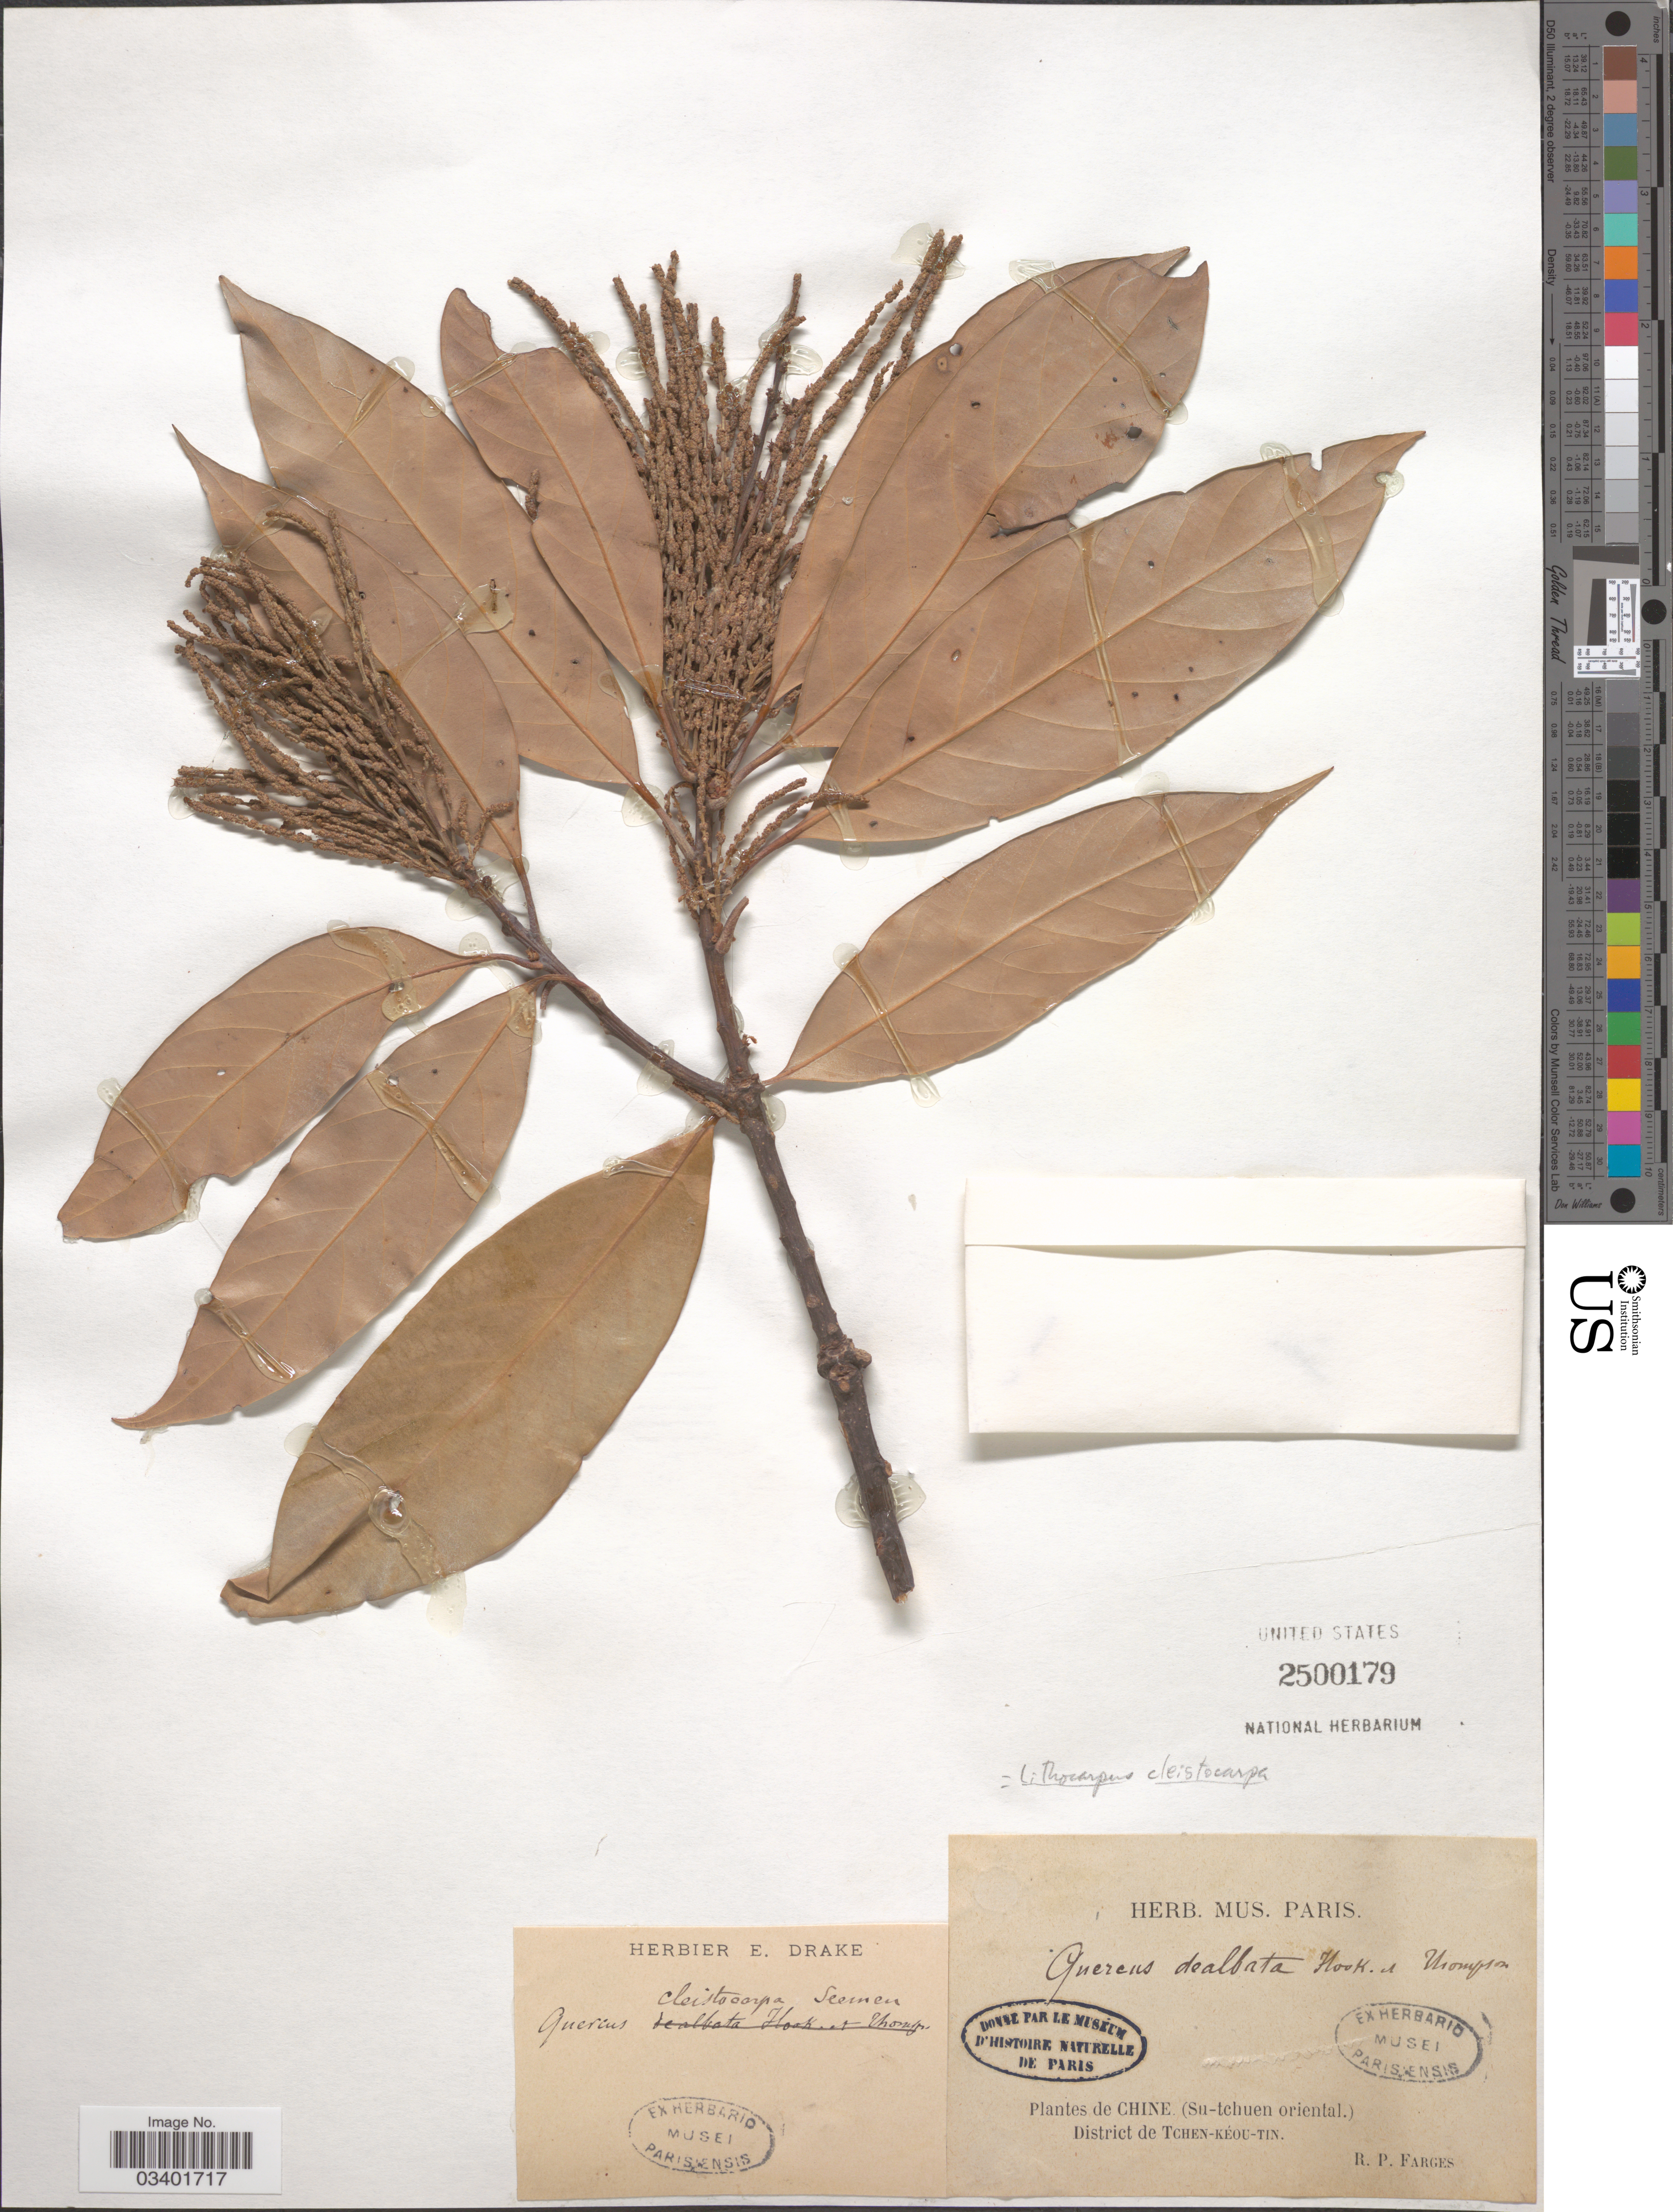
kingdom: Plantae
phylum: Tracheophyta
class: Magnoliopsida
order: Fagales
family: Fagaceae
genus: Lithocarpus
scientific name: Lithocarpus cleistocarpus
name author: (Seemen) Rehder & E.H. Wilson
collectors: R. Farges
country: China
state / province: Sichuan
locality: (Su-tchuen oriental). District de Tchen-Kéou-Tin.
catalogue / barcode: US 2500179